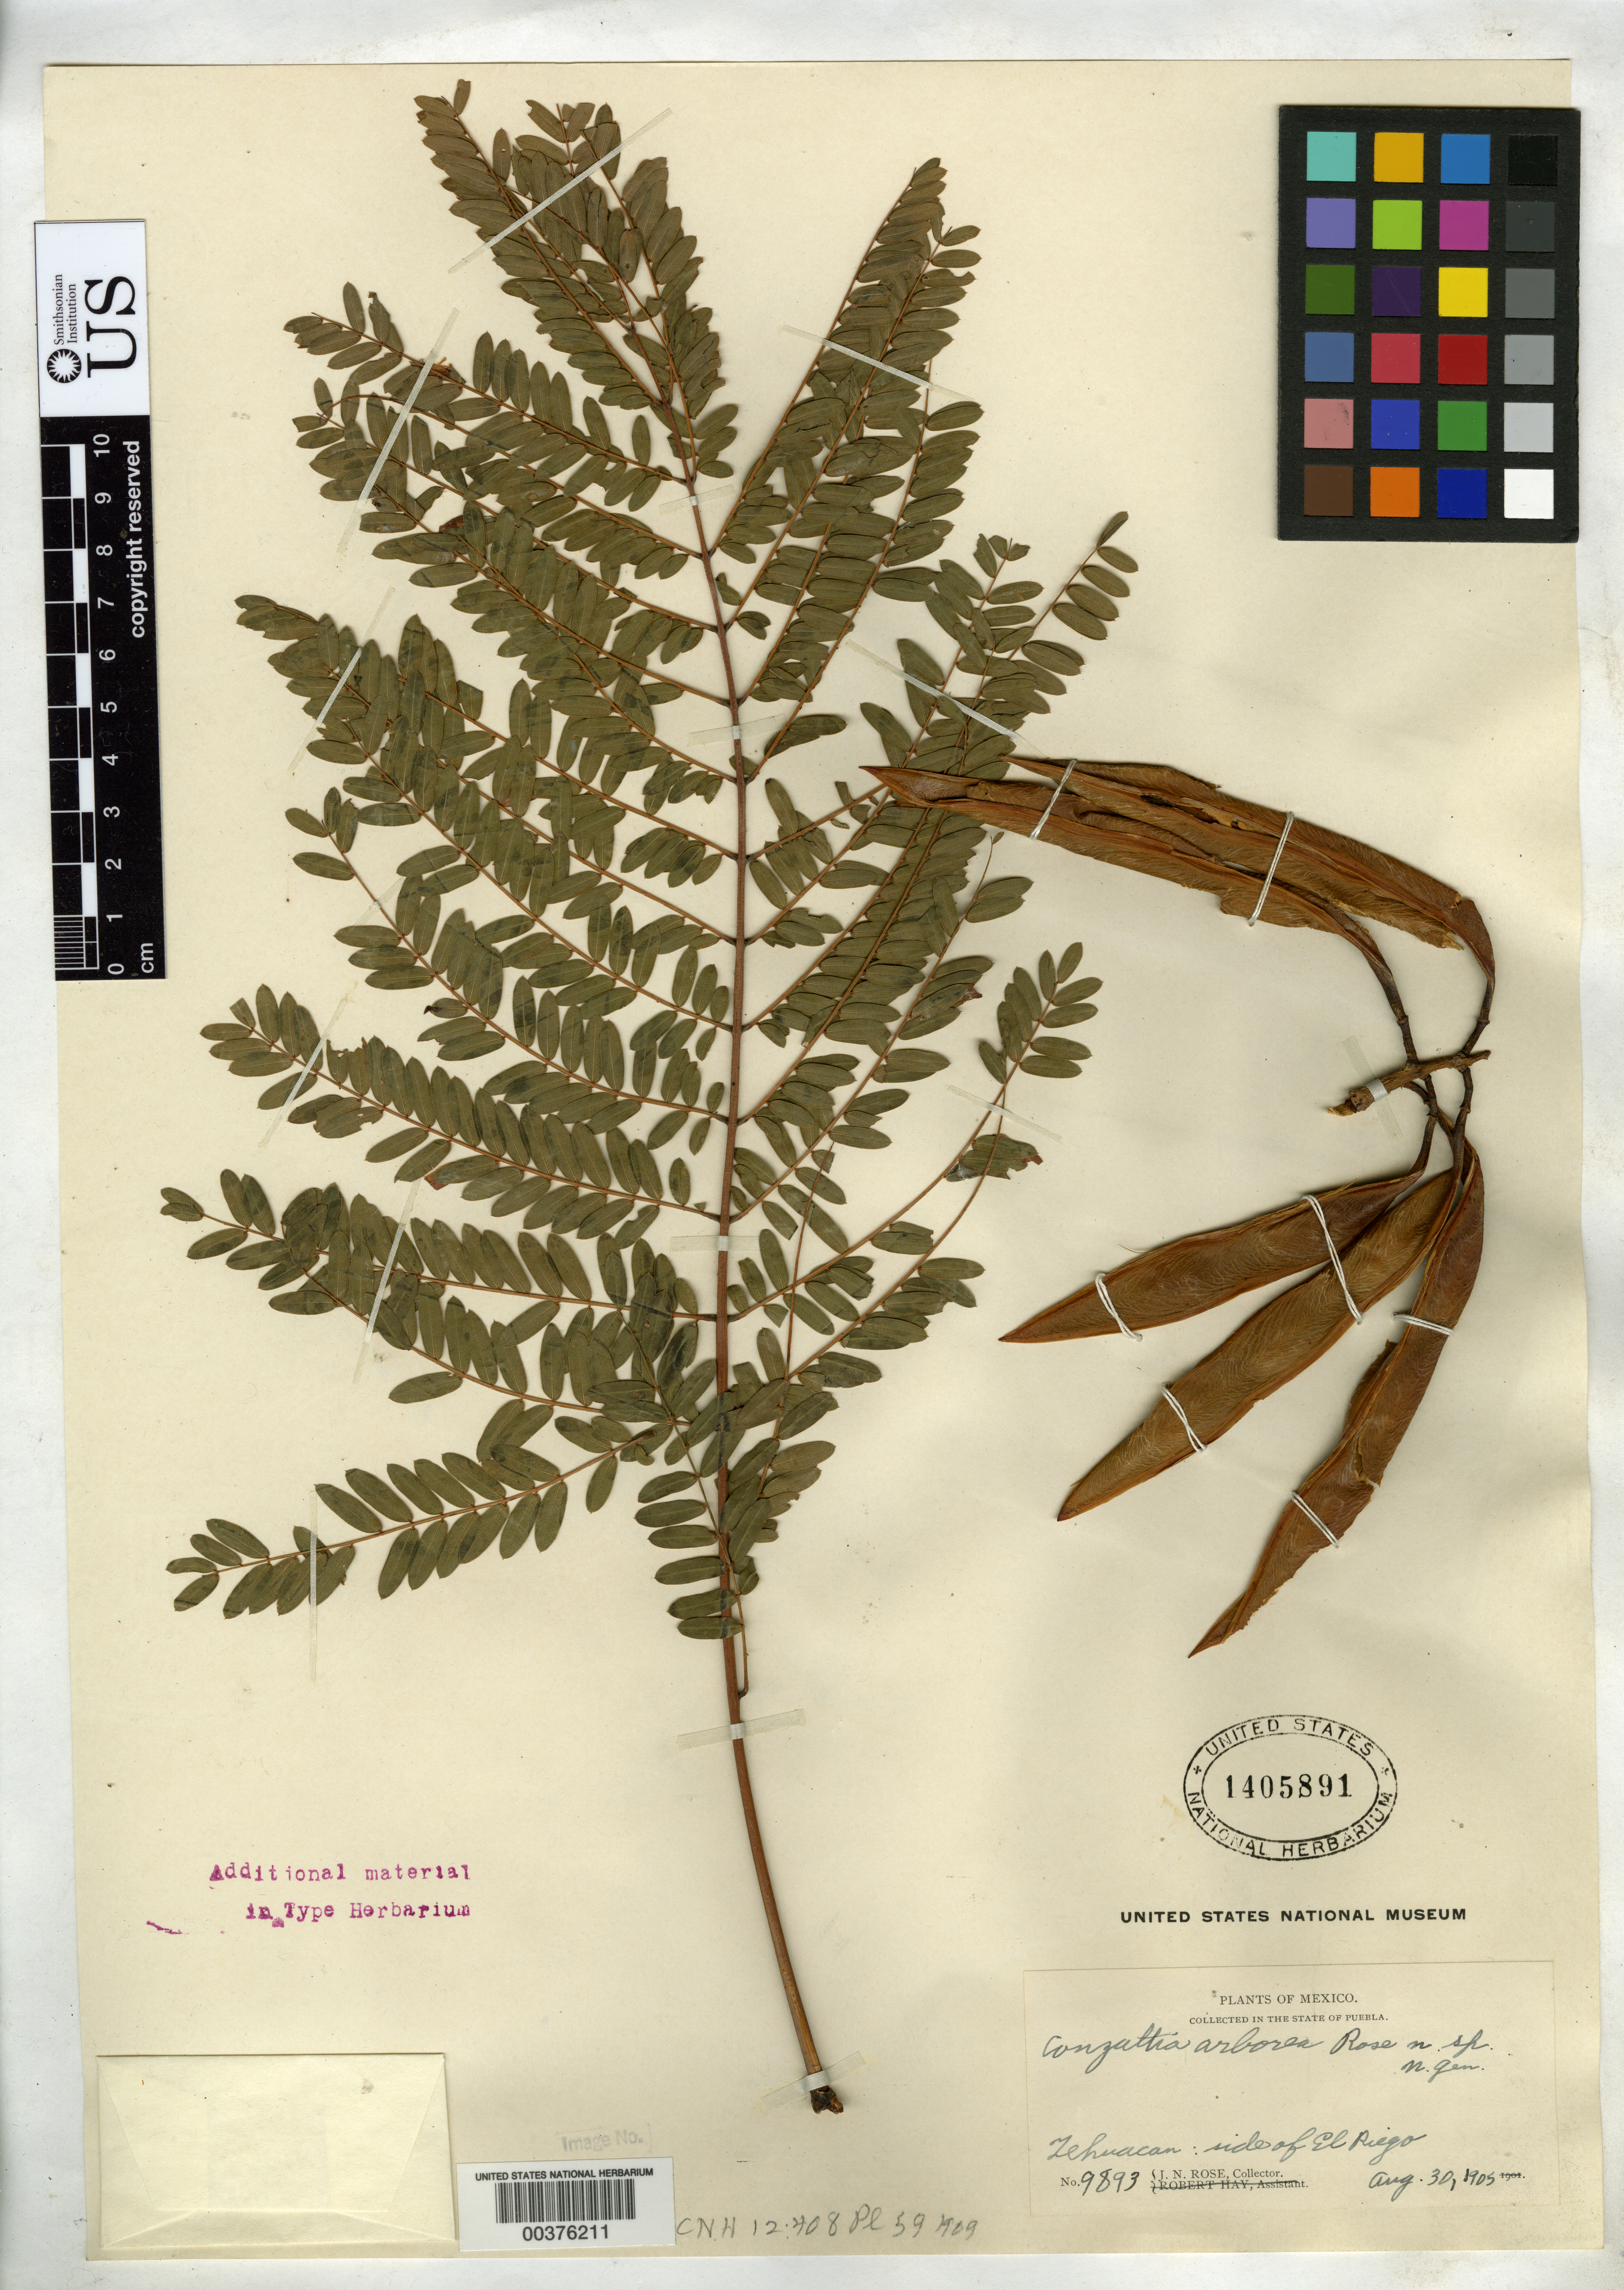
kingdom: Plantae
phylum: Tracheophyta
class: Magnoliopsida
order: Fabales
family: Fabaceae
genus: Conzattia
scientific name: Conzattia arborea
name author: Rose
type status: Isotype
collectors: J. N. Rose & J. H. Painter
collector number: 9893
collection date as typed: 30 Aug 1905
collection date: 1905-08-30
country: Mexico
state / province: Puebla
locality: Near Tehuacau.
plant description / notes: Protologue cites collection date as 31 Aug. 1905 but label on holotype (USNH 453386) gives date as August 30 to Sept. 8 [?], 1905 and isotype (USNH 1405891) gives date as Aug. 30, 1905.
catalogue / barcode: US 1405891